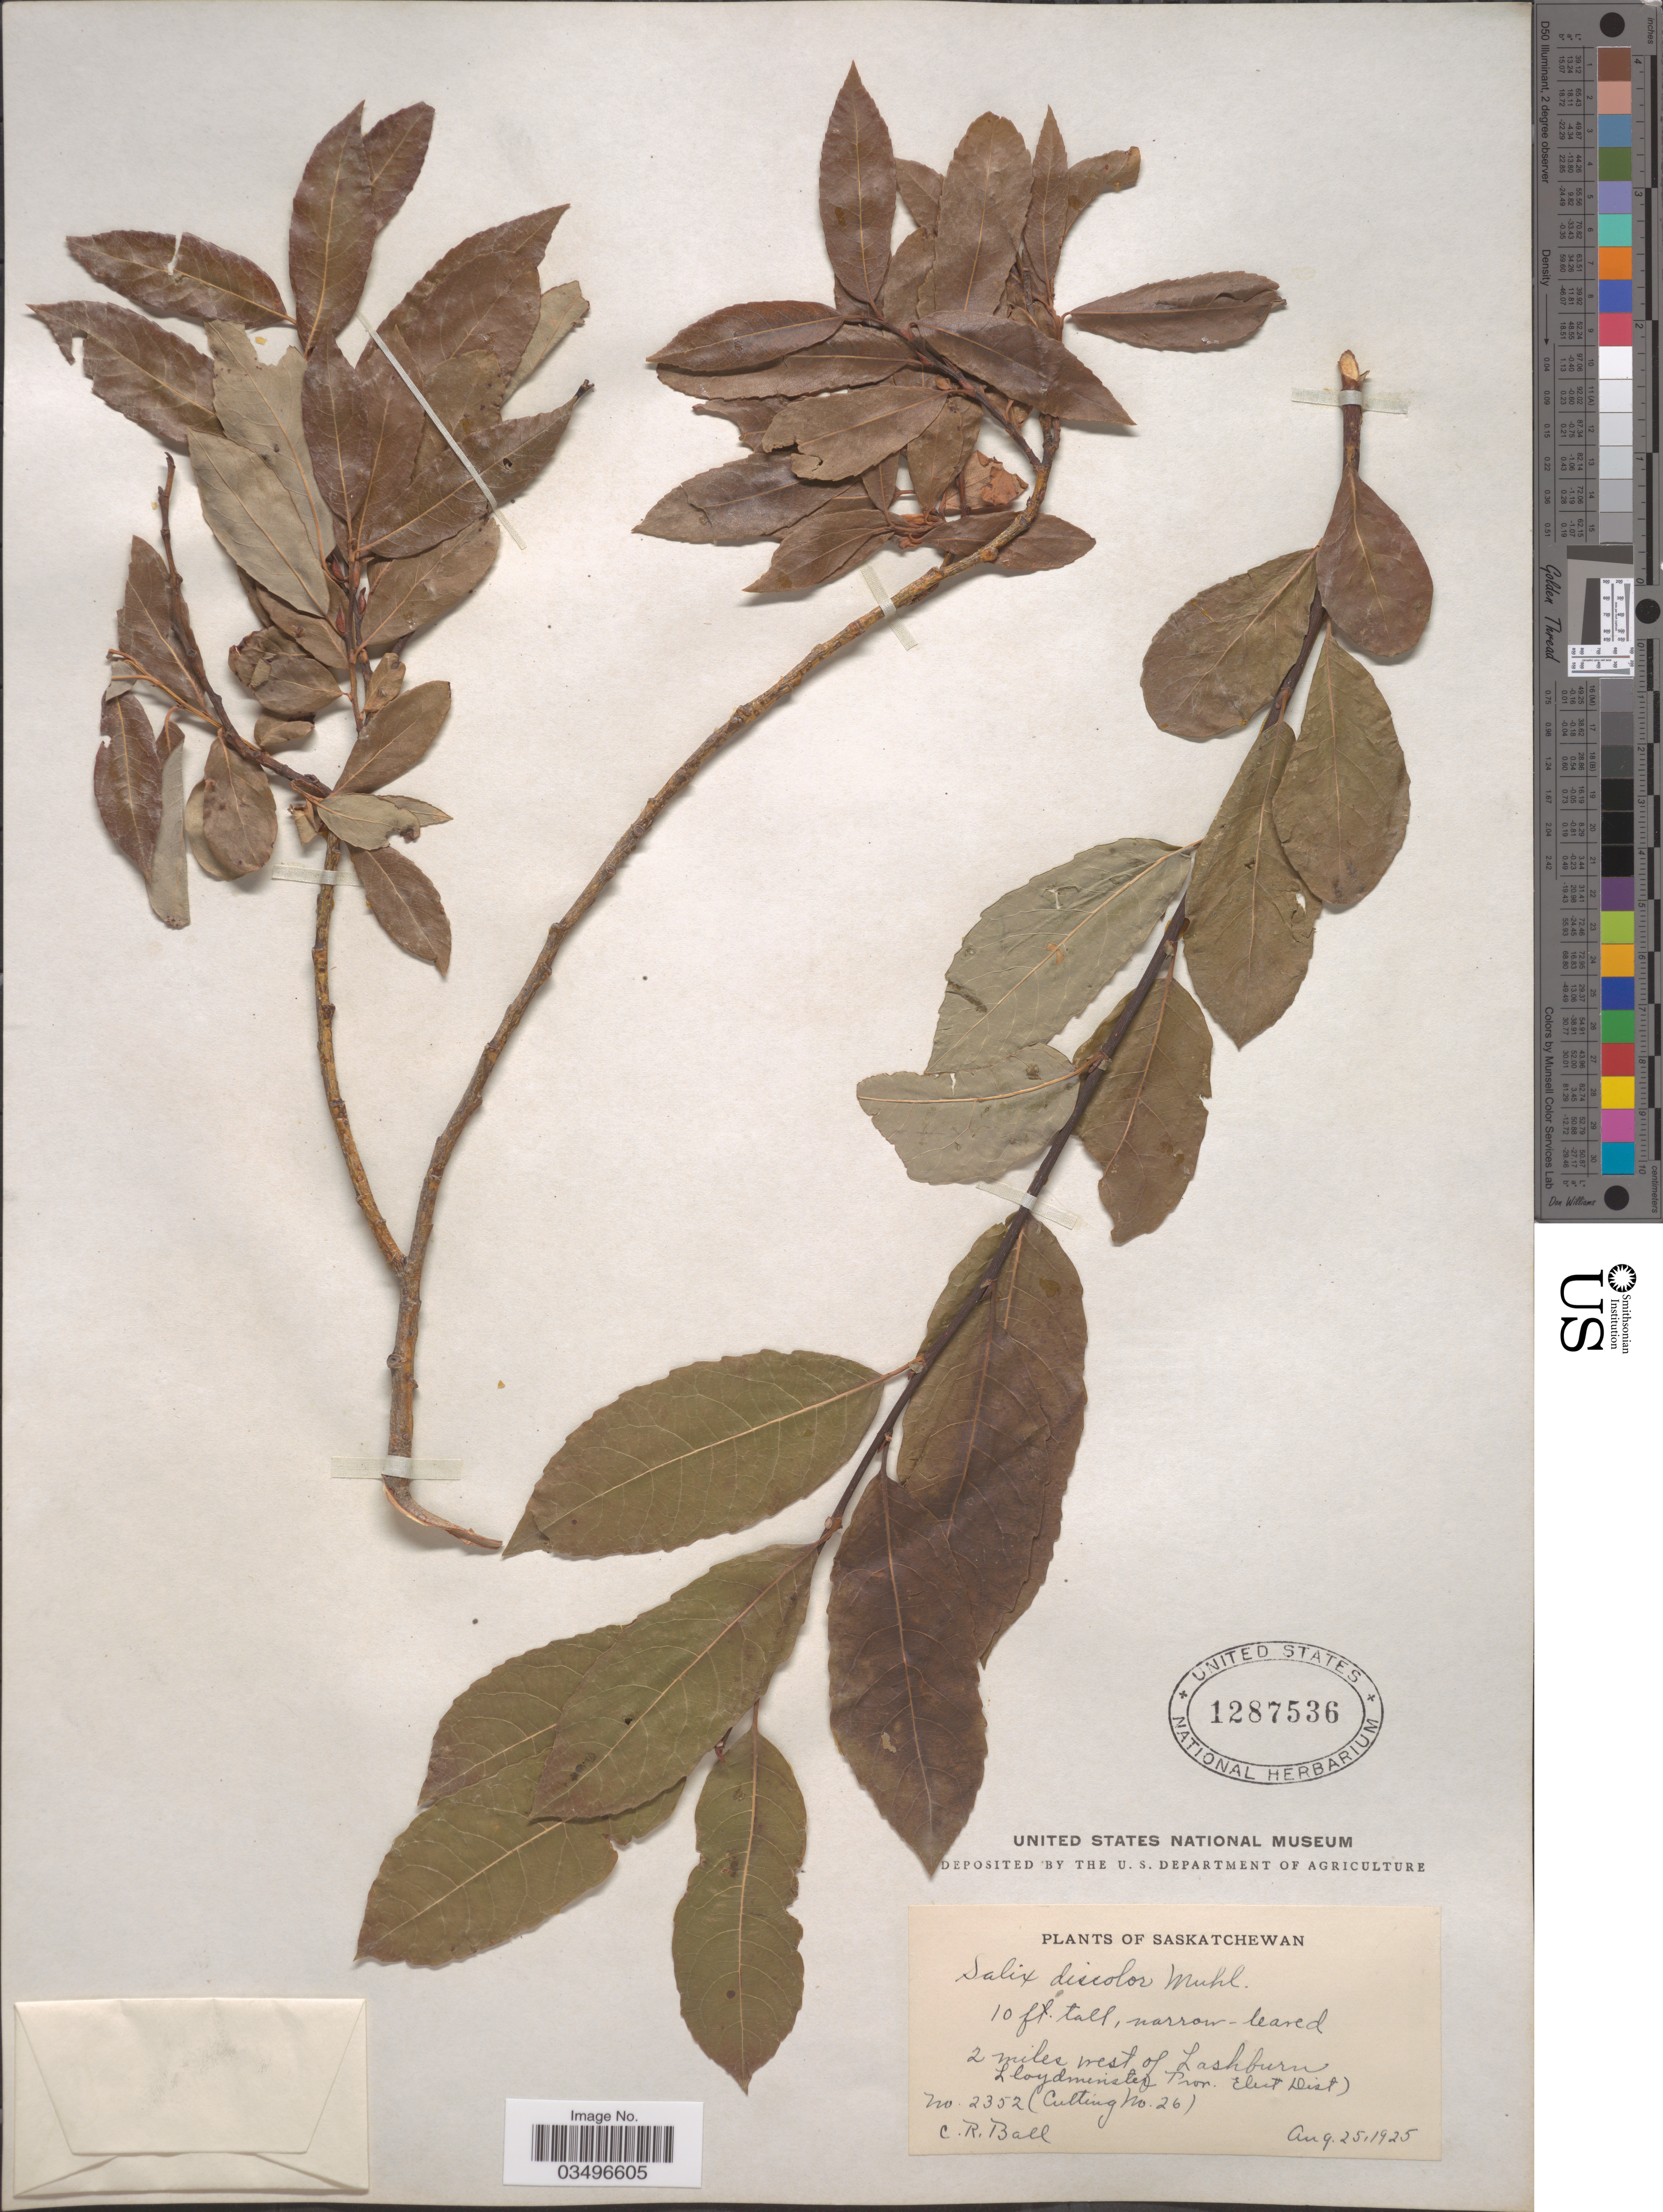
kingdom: Plantae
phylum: Tracheophyta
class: Magnoliopsida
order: Malpighiales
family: Salicaceae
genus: Salix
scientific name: Salix discolor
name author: Muhl.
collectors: C. R. Ball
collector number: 2352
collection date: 1925-08-25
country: Canada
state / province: Saskatchewan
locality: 2 miles west of Lashburn Lloydminster Prov. Elect Dist.).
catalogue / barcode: US 1287536